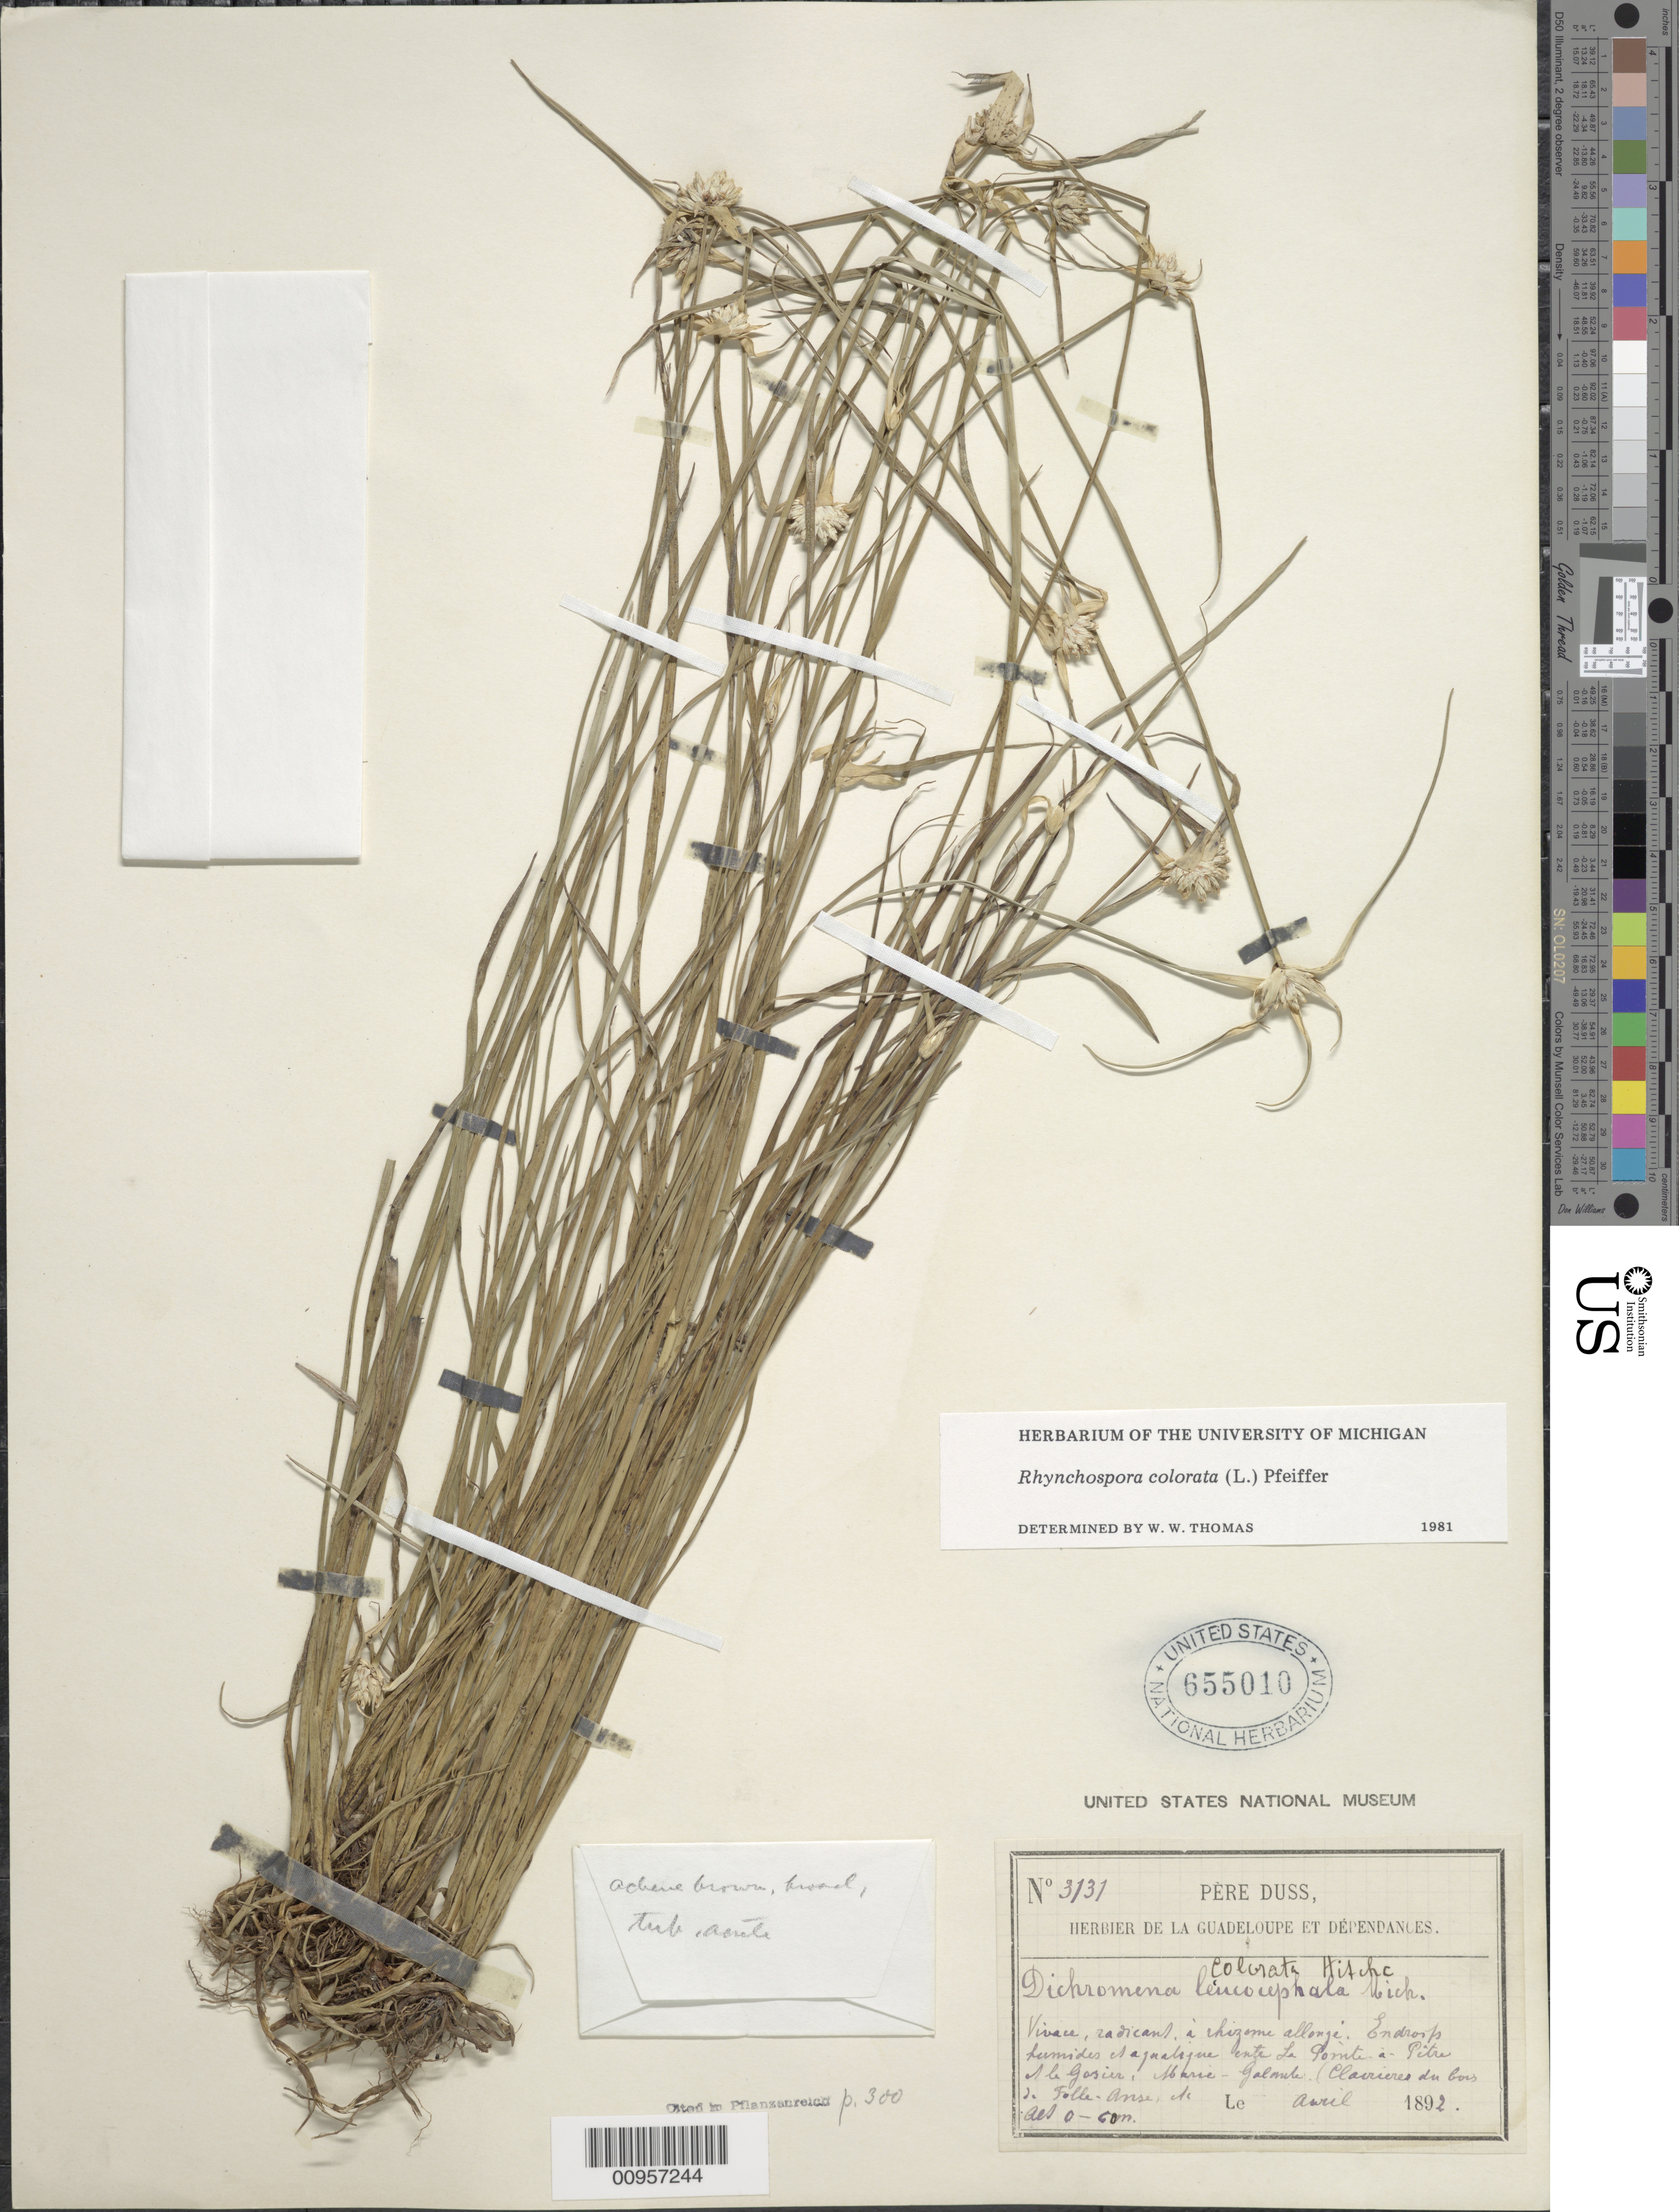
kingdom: Plantae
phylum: Tracheophyta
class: Liliopsida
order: Poales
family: Cyperaceae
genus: Rhynchospora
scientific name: Rhynchospora colorata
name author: (L.) H. Pfeiff.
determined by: Thomas, W. W., (NY), New York Botanical Garden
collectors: Père Duss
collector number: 3131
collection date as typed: Apr 1892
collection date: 1892-04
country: Guadeloupe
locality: Entre La Pointe à Pitre, et le Gosier, Marie Galante (Clavieres du bois de Folle Anse, etc.)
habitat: Endroits humides et aquatiques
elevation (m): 0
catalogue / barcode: US 655010